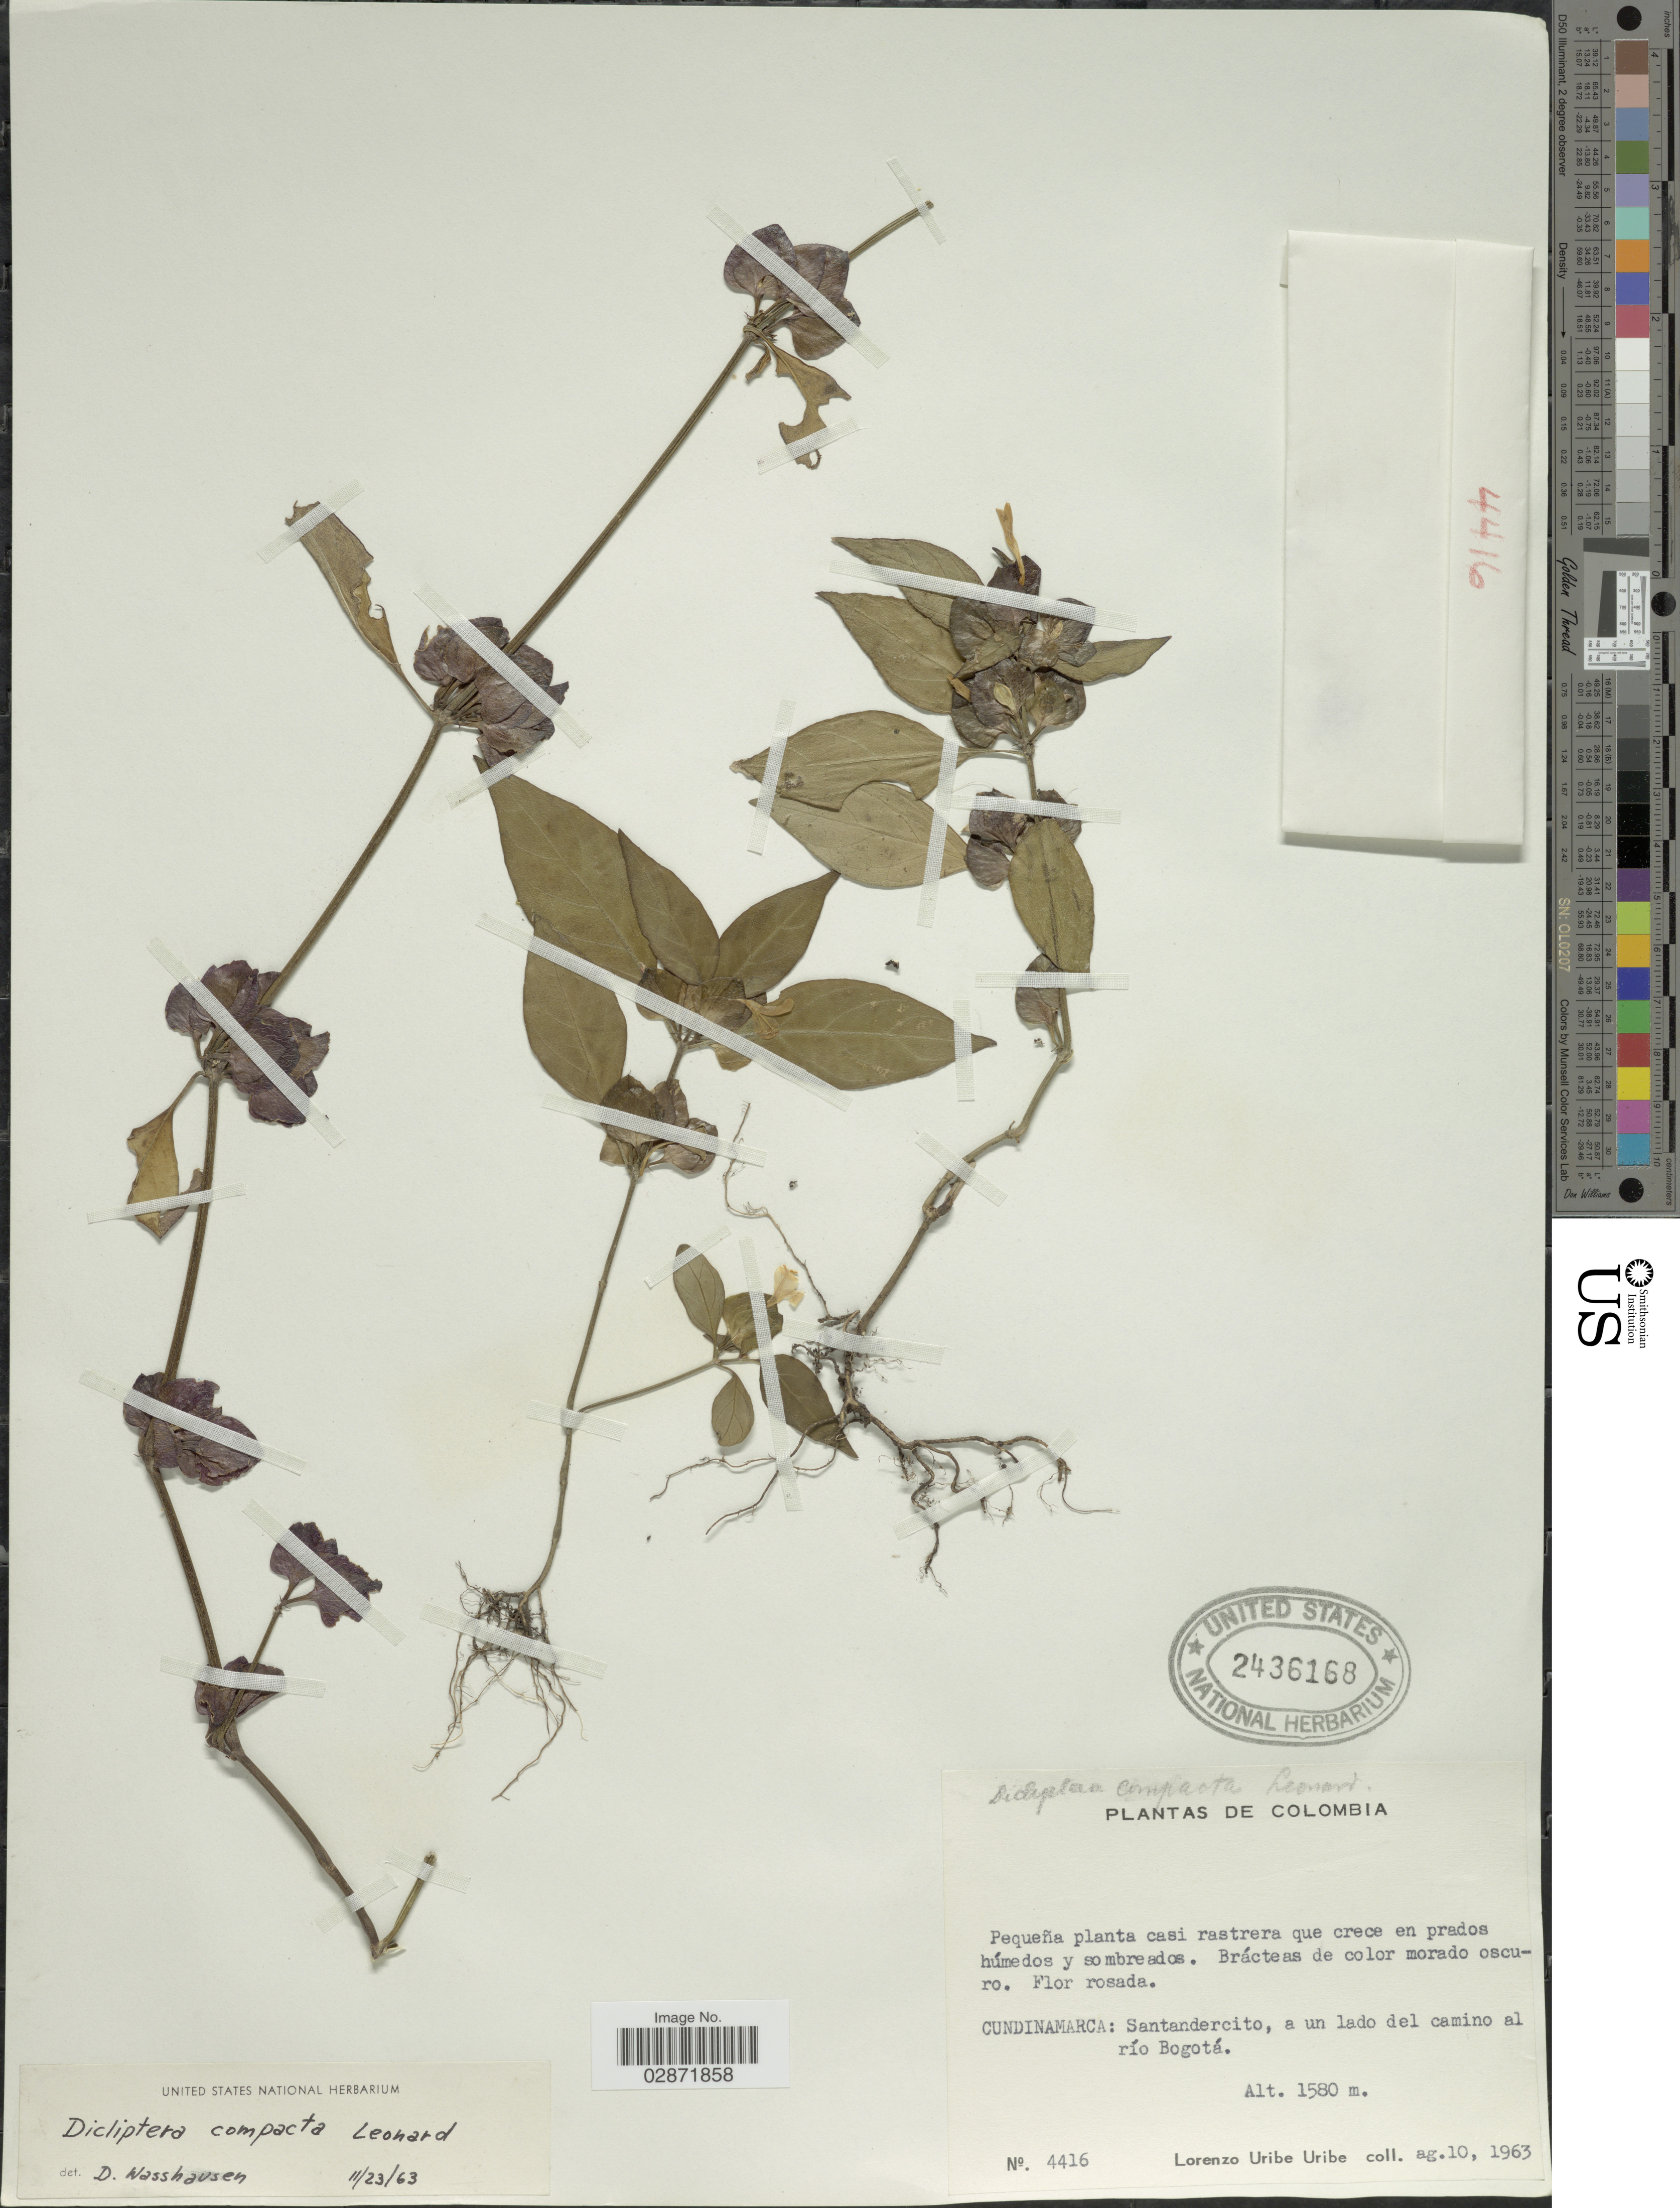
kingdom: Plantae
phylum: Tracheophyta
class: Magnoliopsida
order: Lamiales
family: Acanthaceae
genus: Dicliptera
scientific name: Dicliptera compacta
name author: Leonard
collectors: L. Uribe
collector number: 4416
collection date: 1963-08-10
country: Colombia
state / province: Cundinamarca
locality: Santandercito, a un lado del camino al río Bogotá.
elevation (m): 1580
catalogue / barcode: US 2436168